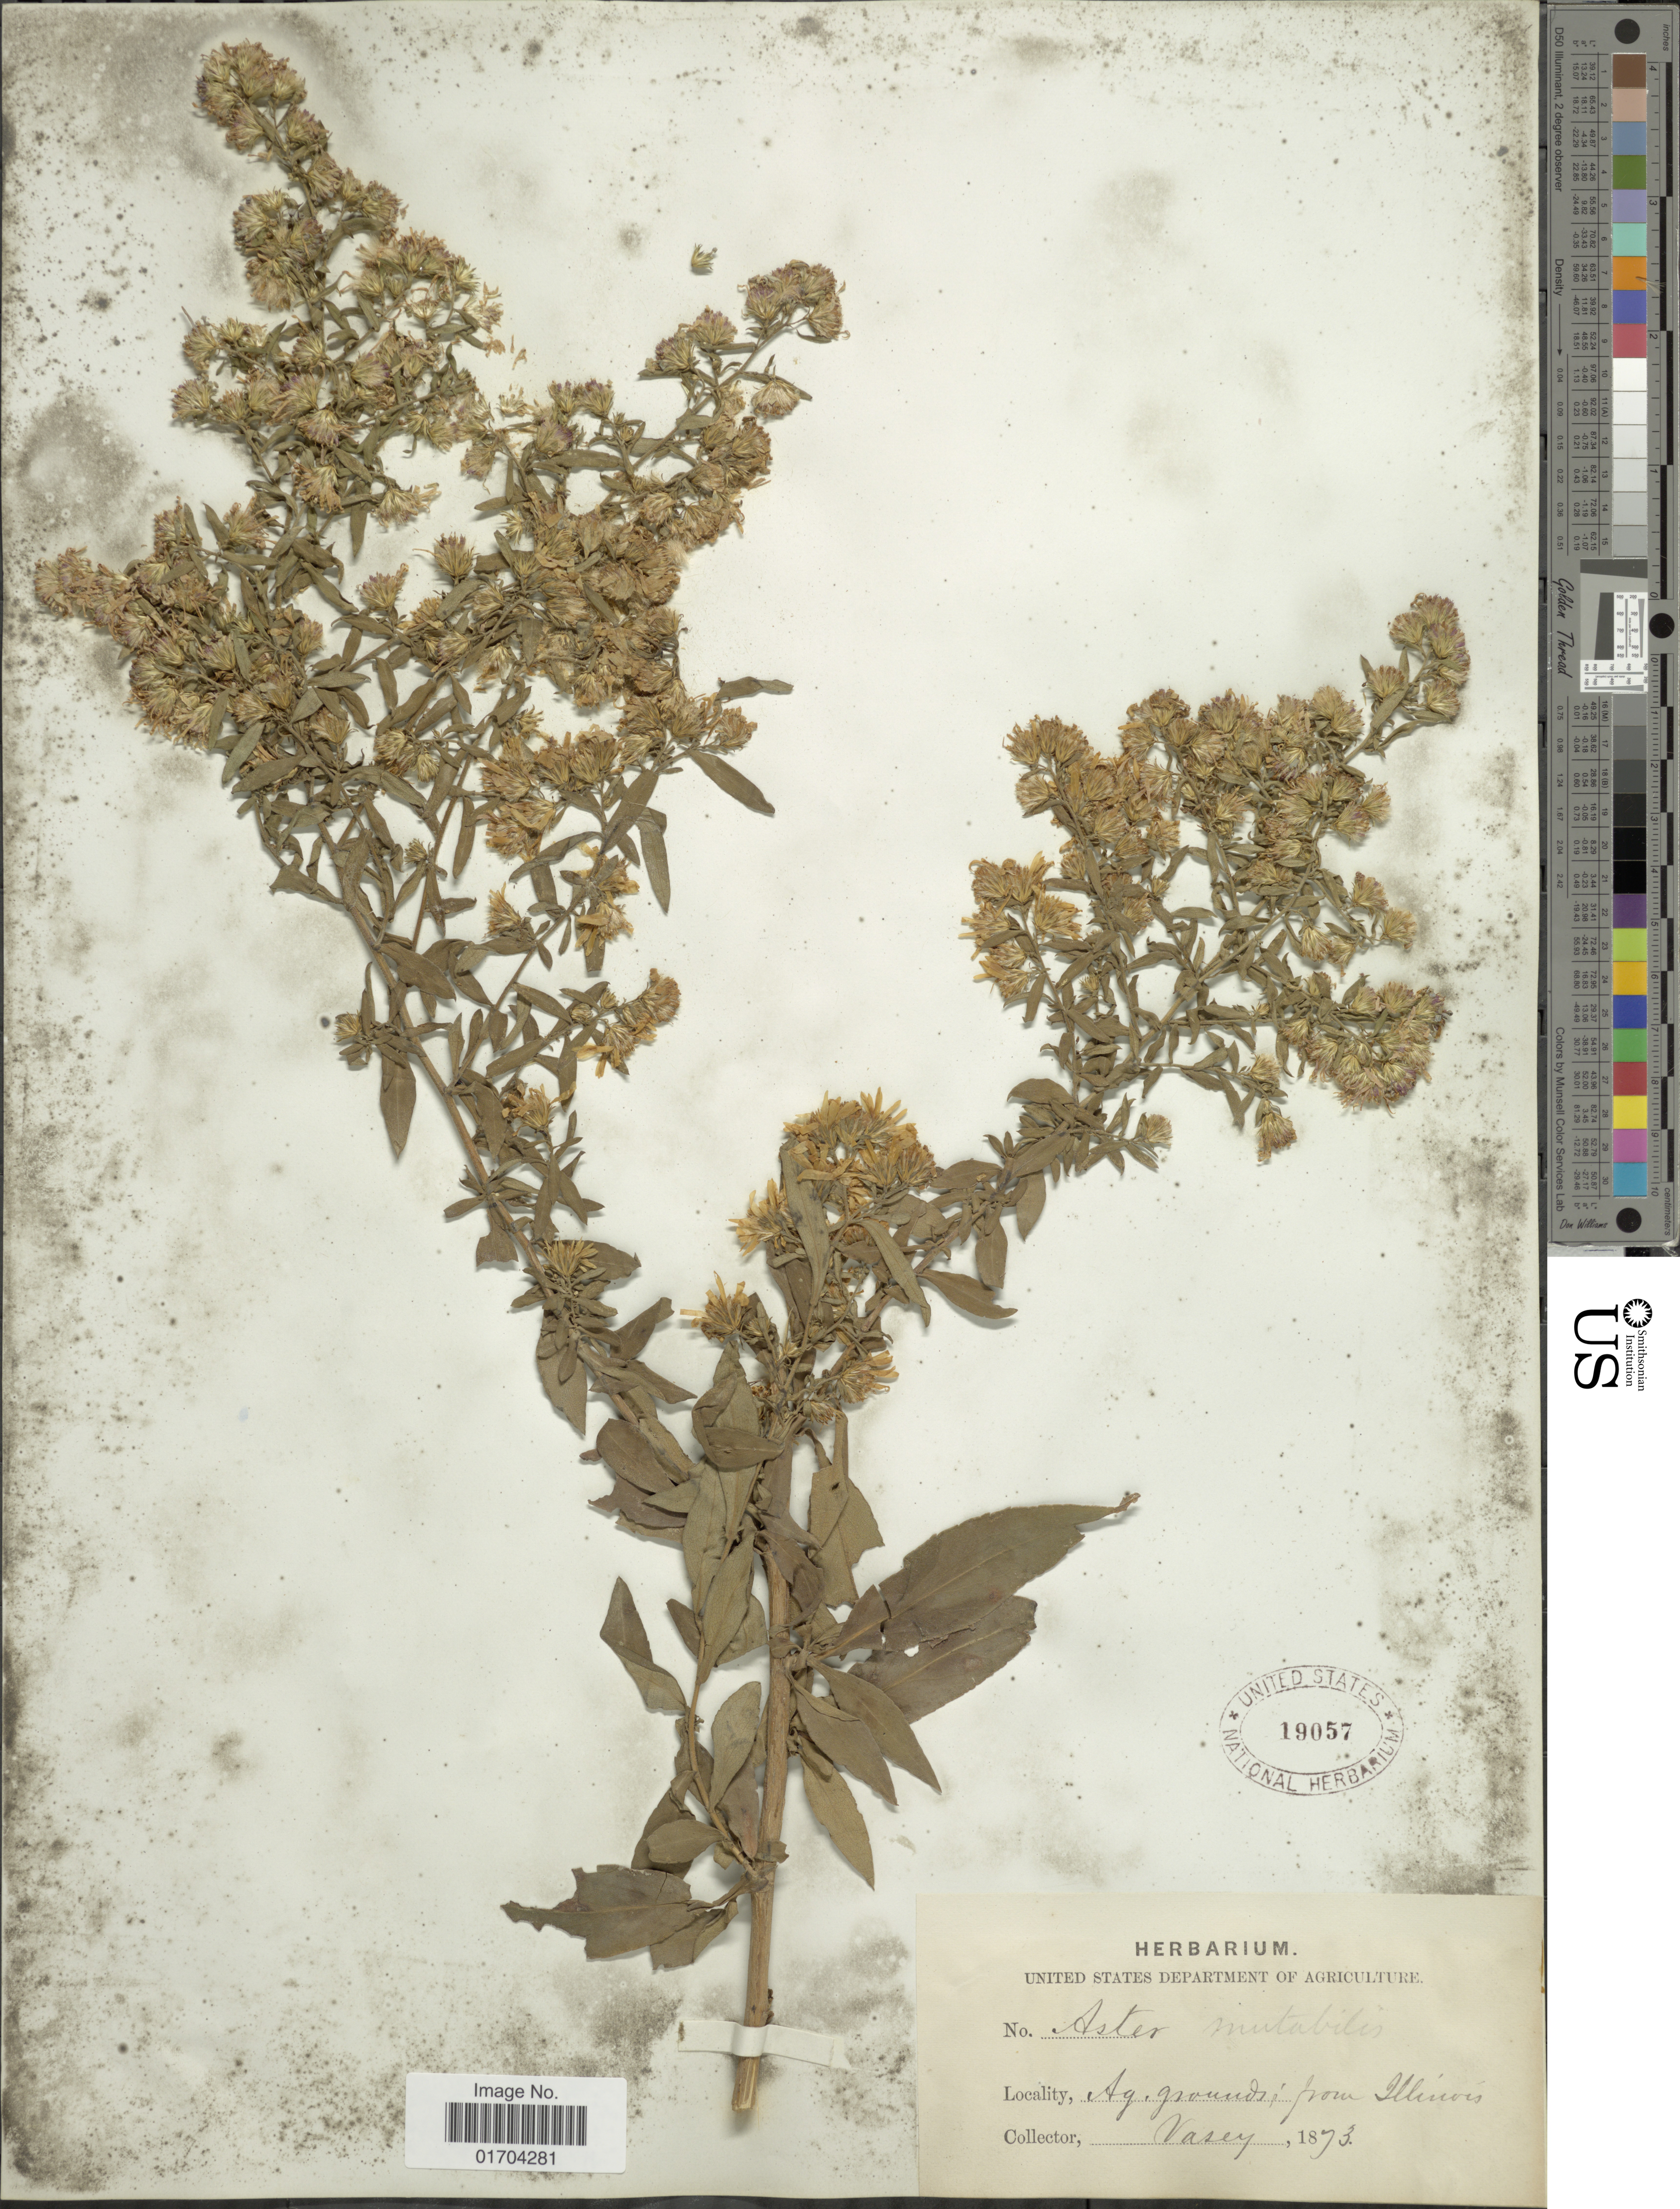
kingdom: Plantae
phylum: Tracheophyta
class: Magnoliopsida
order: Asterales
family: Asteraceae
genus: Symphyotrichum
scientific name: Symphyotrichum sp.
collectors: Vasey, --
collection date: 1893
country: United States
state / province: Illinois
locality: Ag. grounds; from Illinois.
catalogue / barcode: US 19057